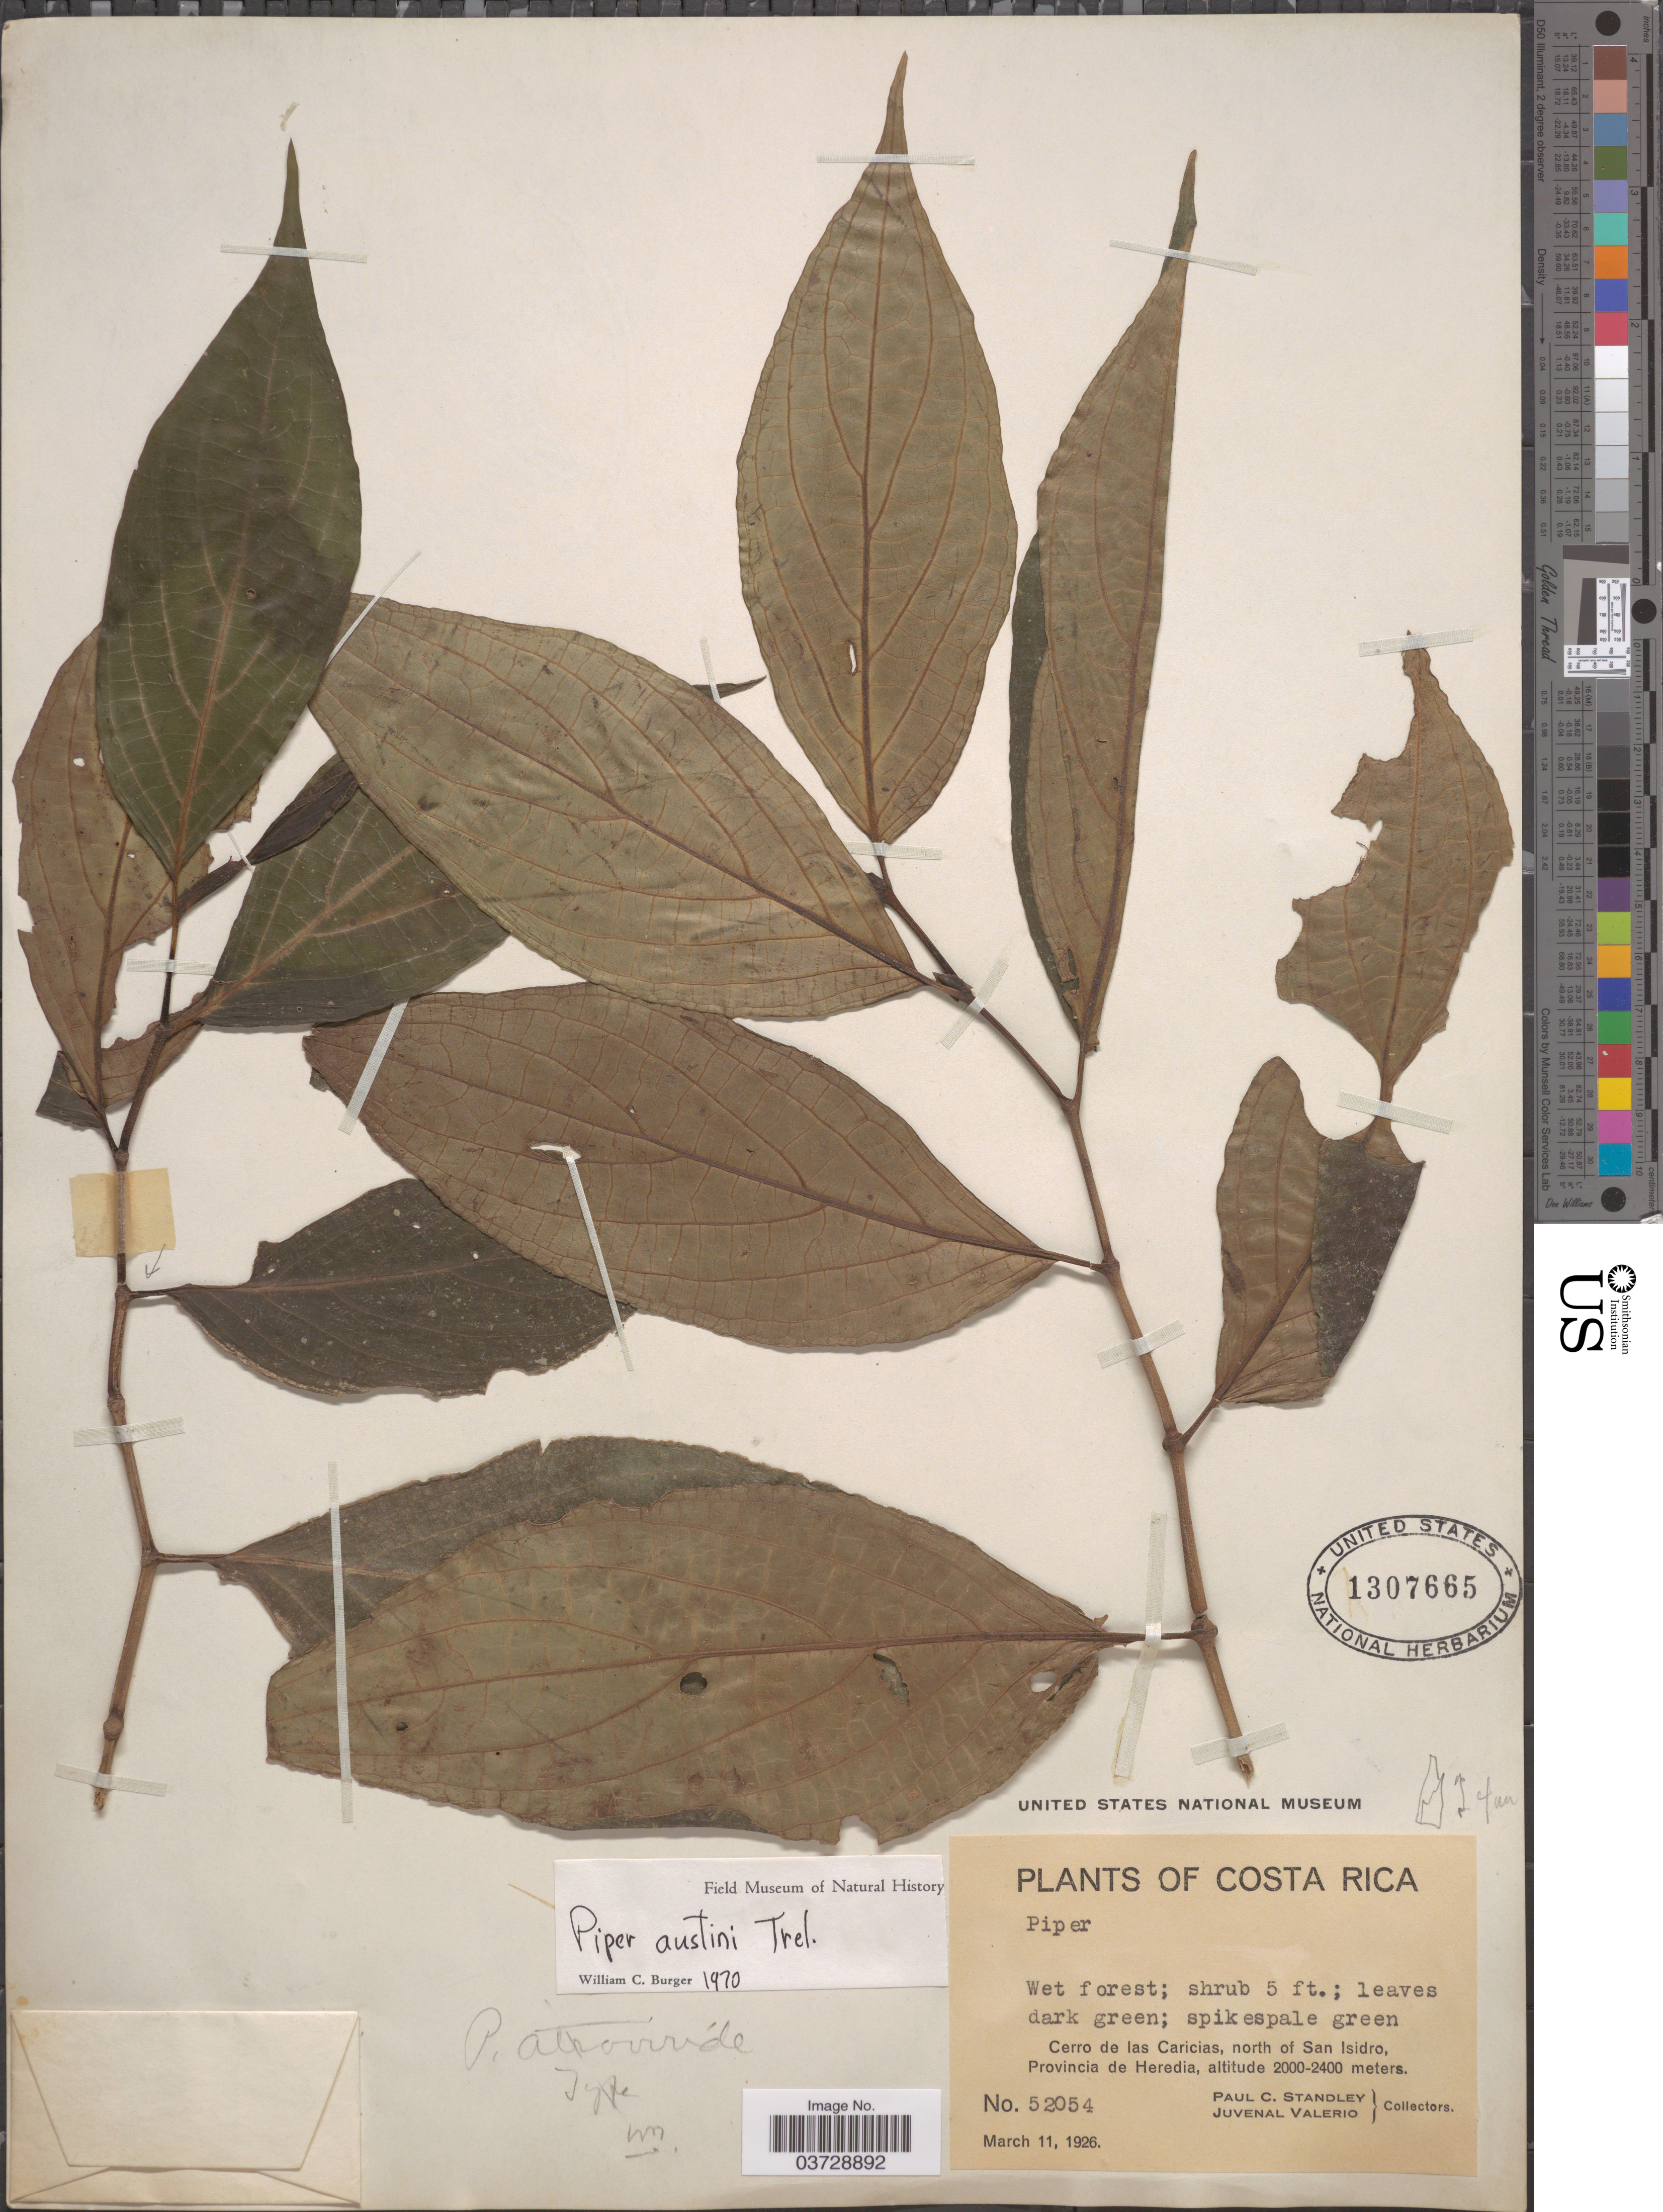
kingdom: Plantae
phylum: Tracheophyta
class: Magnoliopsida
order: Piperales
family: Piperaceae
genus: Piper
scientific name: Piper austini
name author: Trel.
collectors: P. C. Standley & J. Valerio R.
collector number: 52054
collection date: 1926-03-11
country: Costa Rica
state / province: Heredia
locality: Cerro de las Caricias, north of San Isidro.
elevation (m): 2000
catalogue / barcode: US 1307665